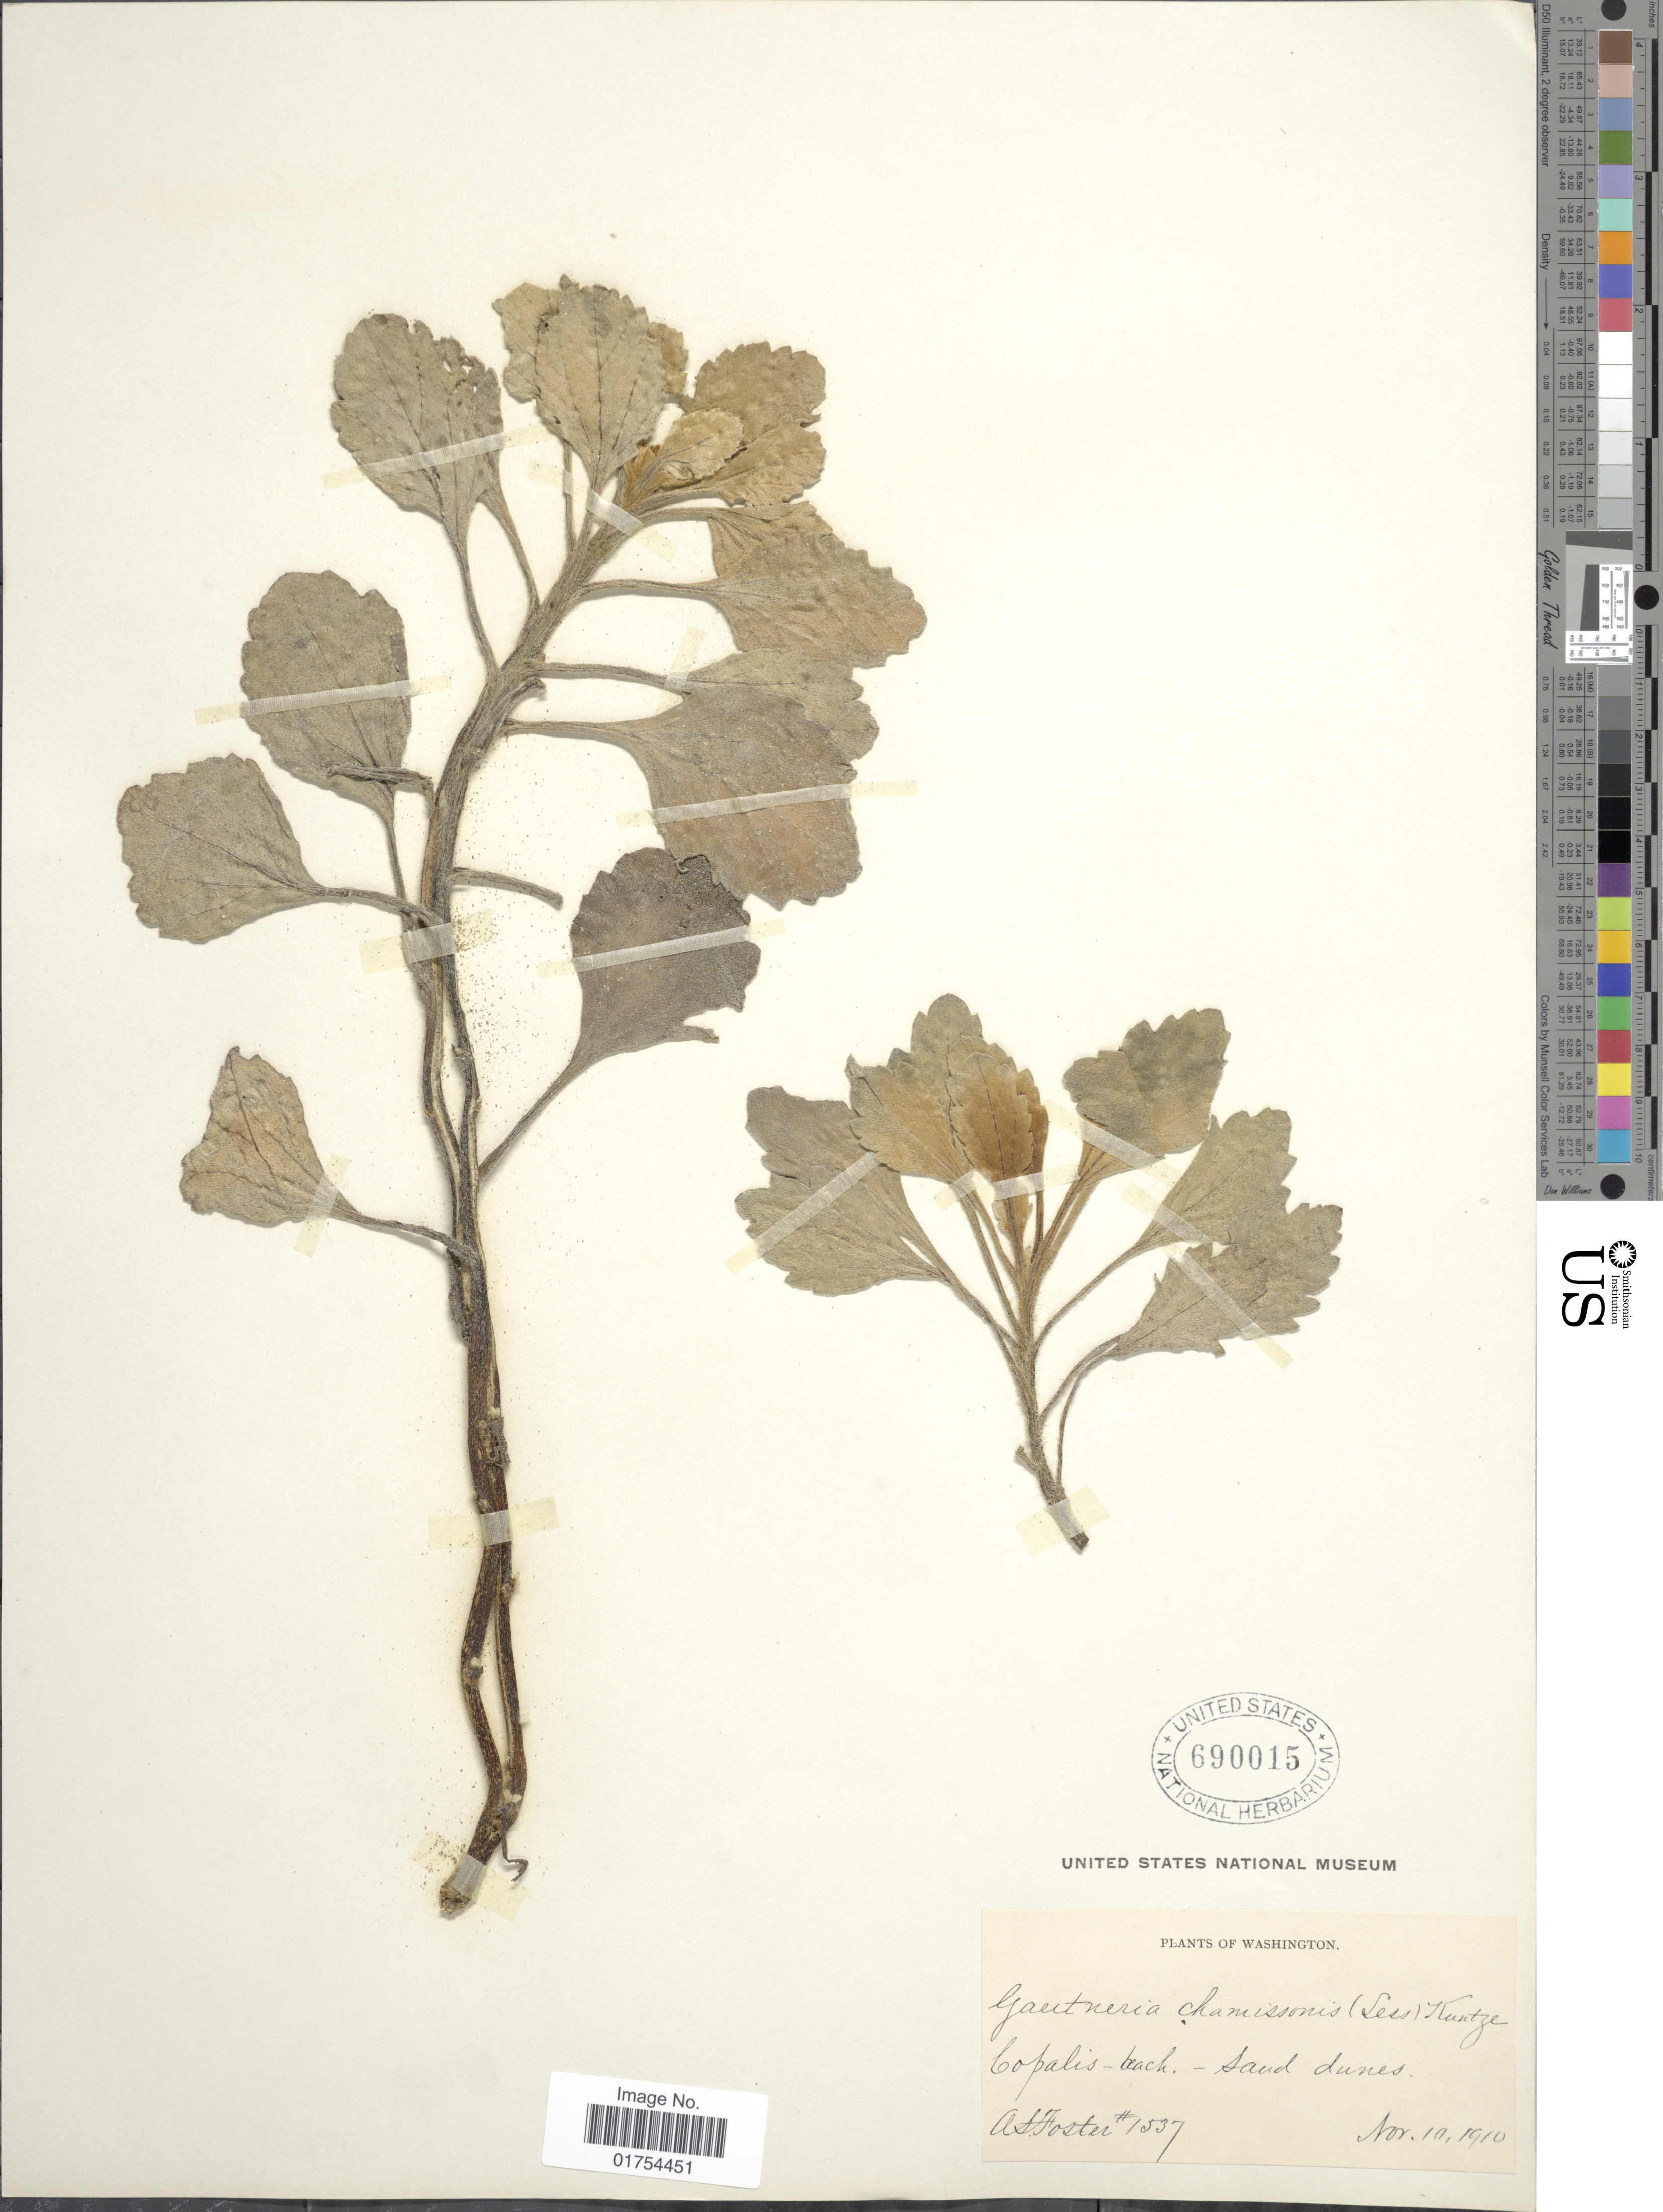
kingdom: Plantae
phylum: Tracheophyta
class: Magnoliopsida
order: Asterales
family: Asteraceae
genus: Franseria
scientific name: Franseria chamissonis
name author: Less.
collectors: A. S. Foster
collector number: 1537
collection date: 1910-11-10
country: United States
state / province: Washington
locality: Copalis - beach - sand dunes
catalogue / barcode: US 690015